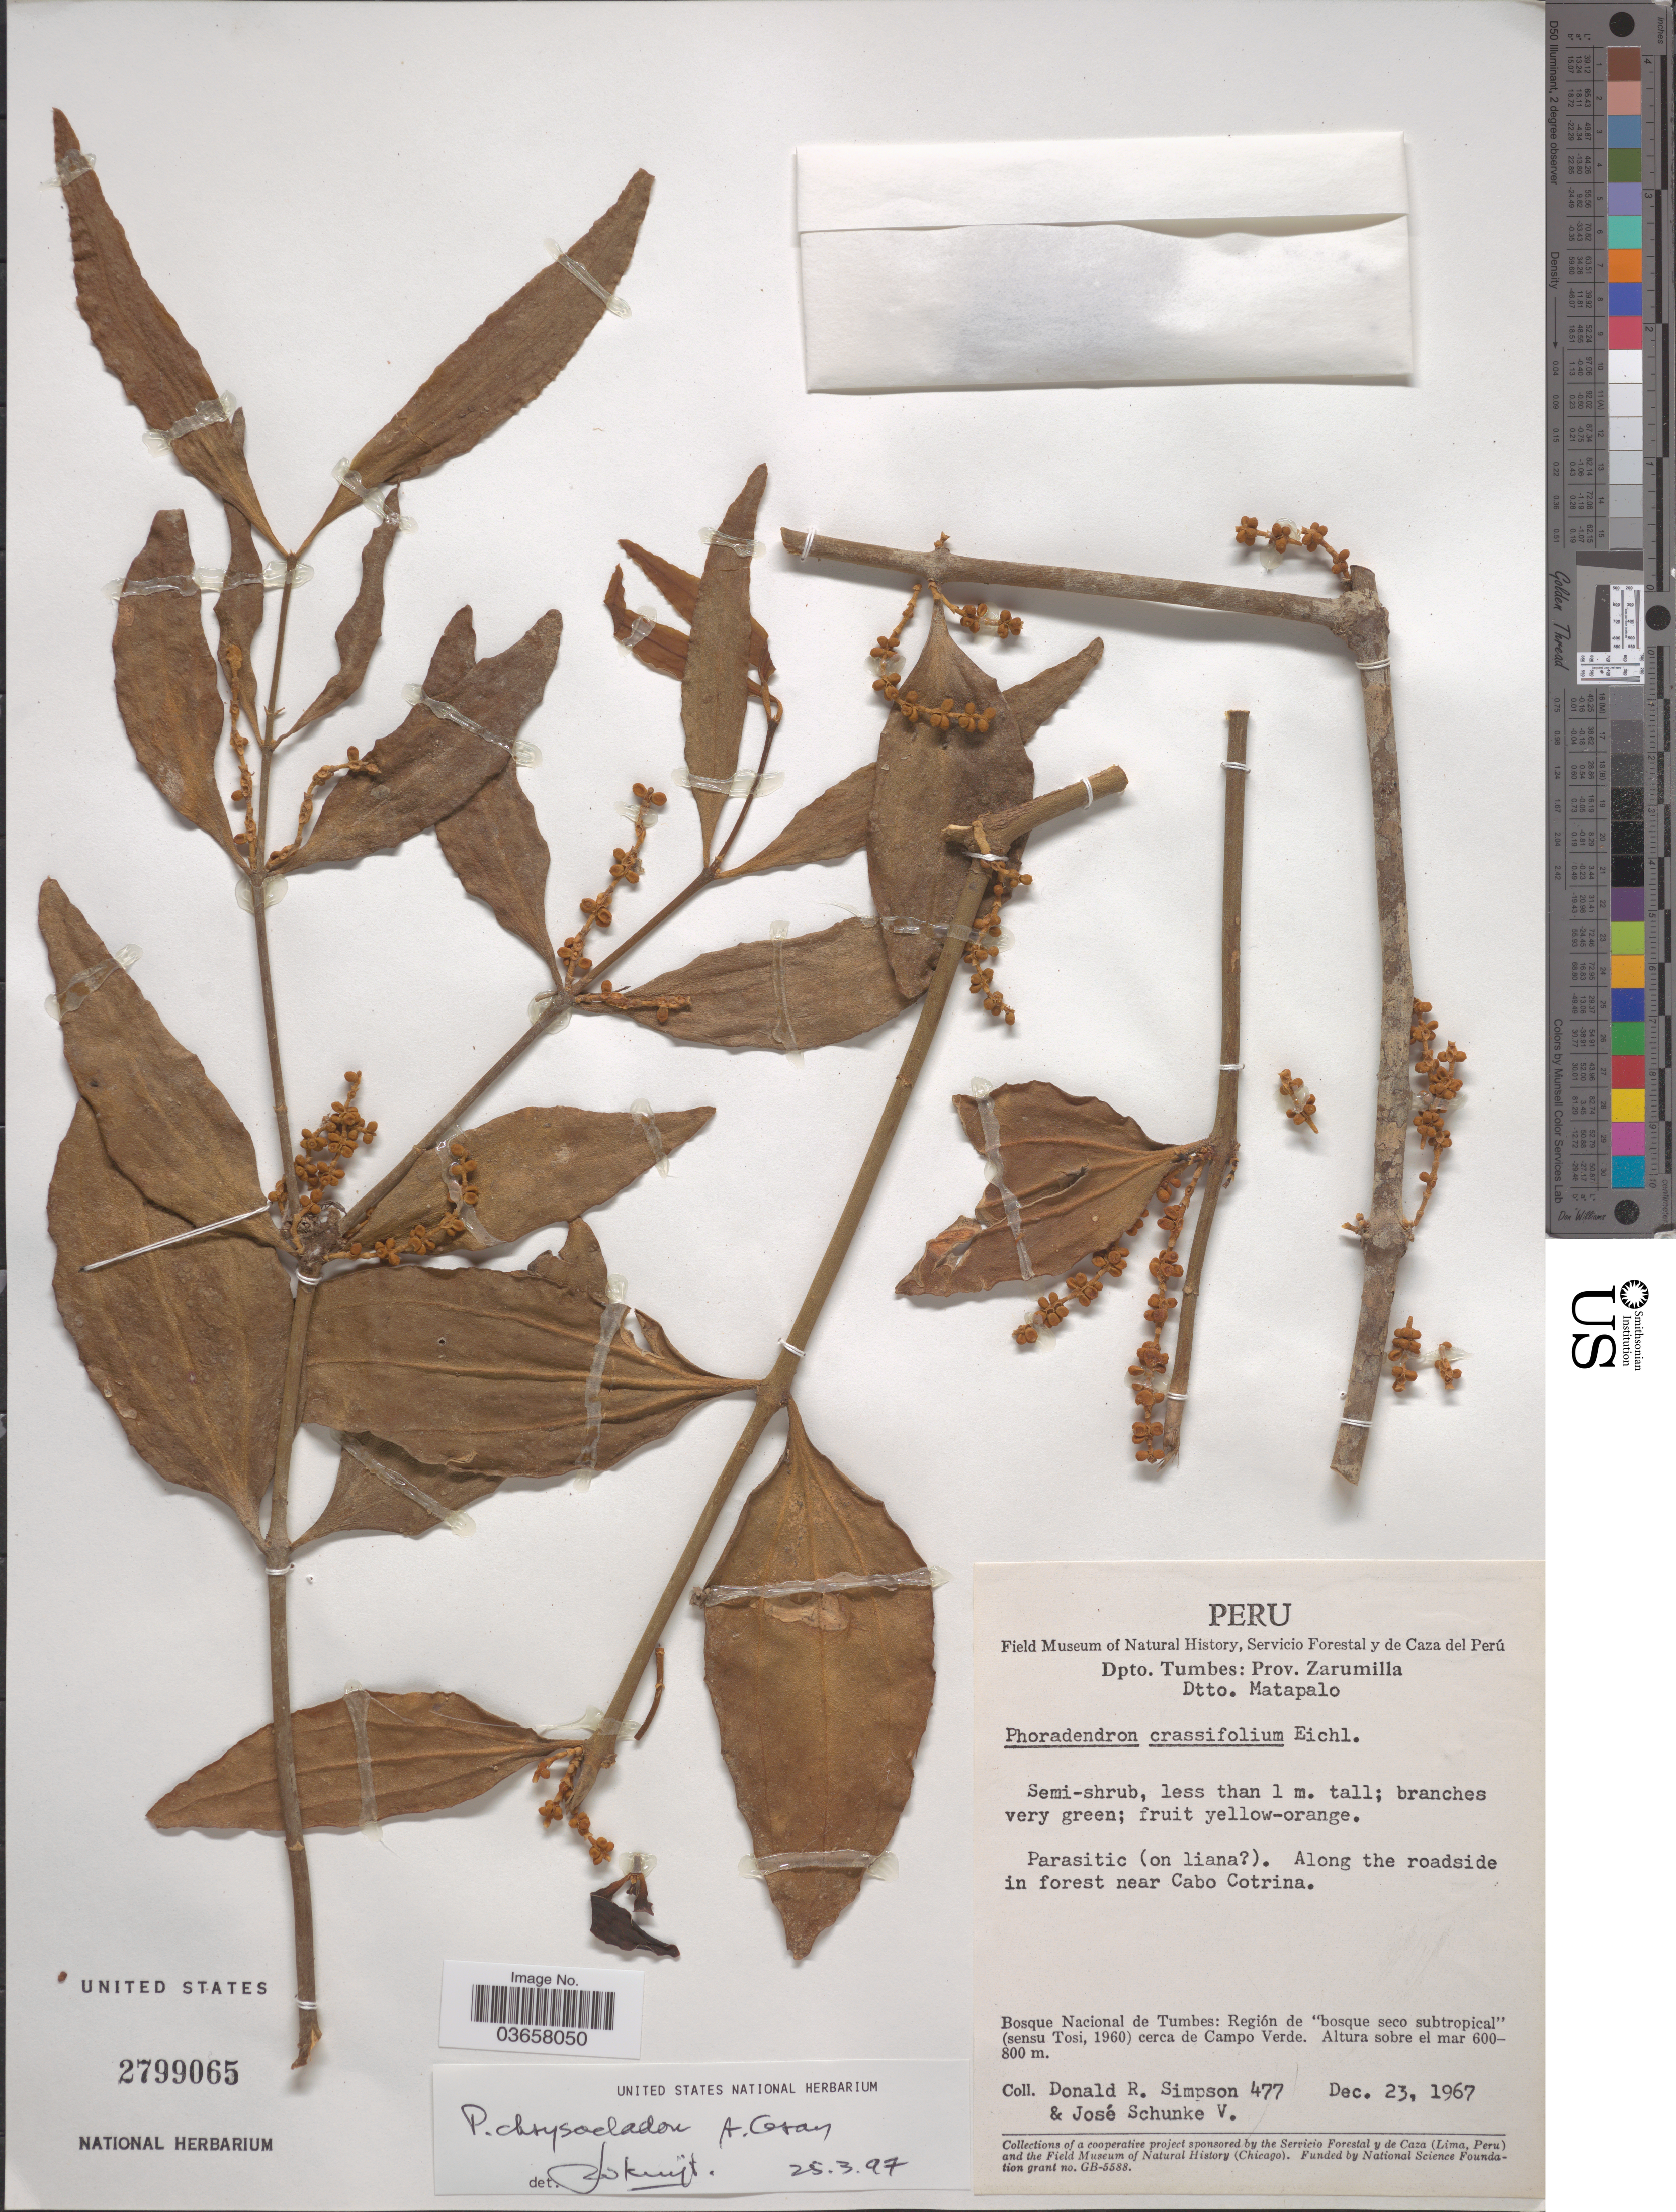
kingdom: Plantae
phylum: Tracheophyta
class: Magnoliopsida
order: Santalales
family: Viscaceae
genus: Phoradendron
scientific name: Phoradendron chrysocladon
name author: A. Gray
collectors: D. R. Simpson & J. Schunke Vigo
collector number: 477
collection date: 1967-12-23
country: Peru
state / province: Tumbes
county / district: Zarumilla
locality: Dpto. Tumbes: Prov. Zarumilla. Dtto. Matapalo. Along the roadside in forest near Cabo Cotrina. Bosque Nacional de tumbes: Región de "bosque seco subtropical" (sensu Tosi, 1960) cerca de Campo Verde.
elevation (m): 600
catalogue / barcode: US 279906